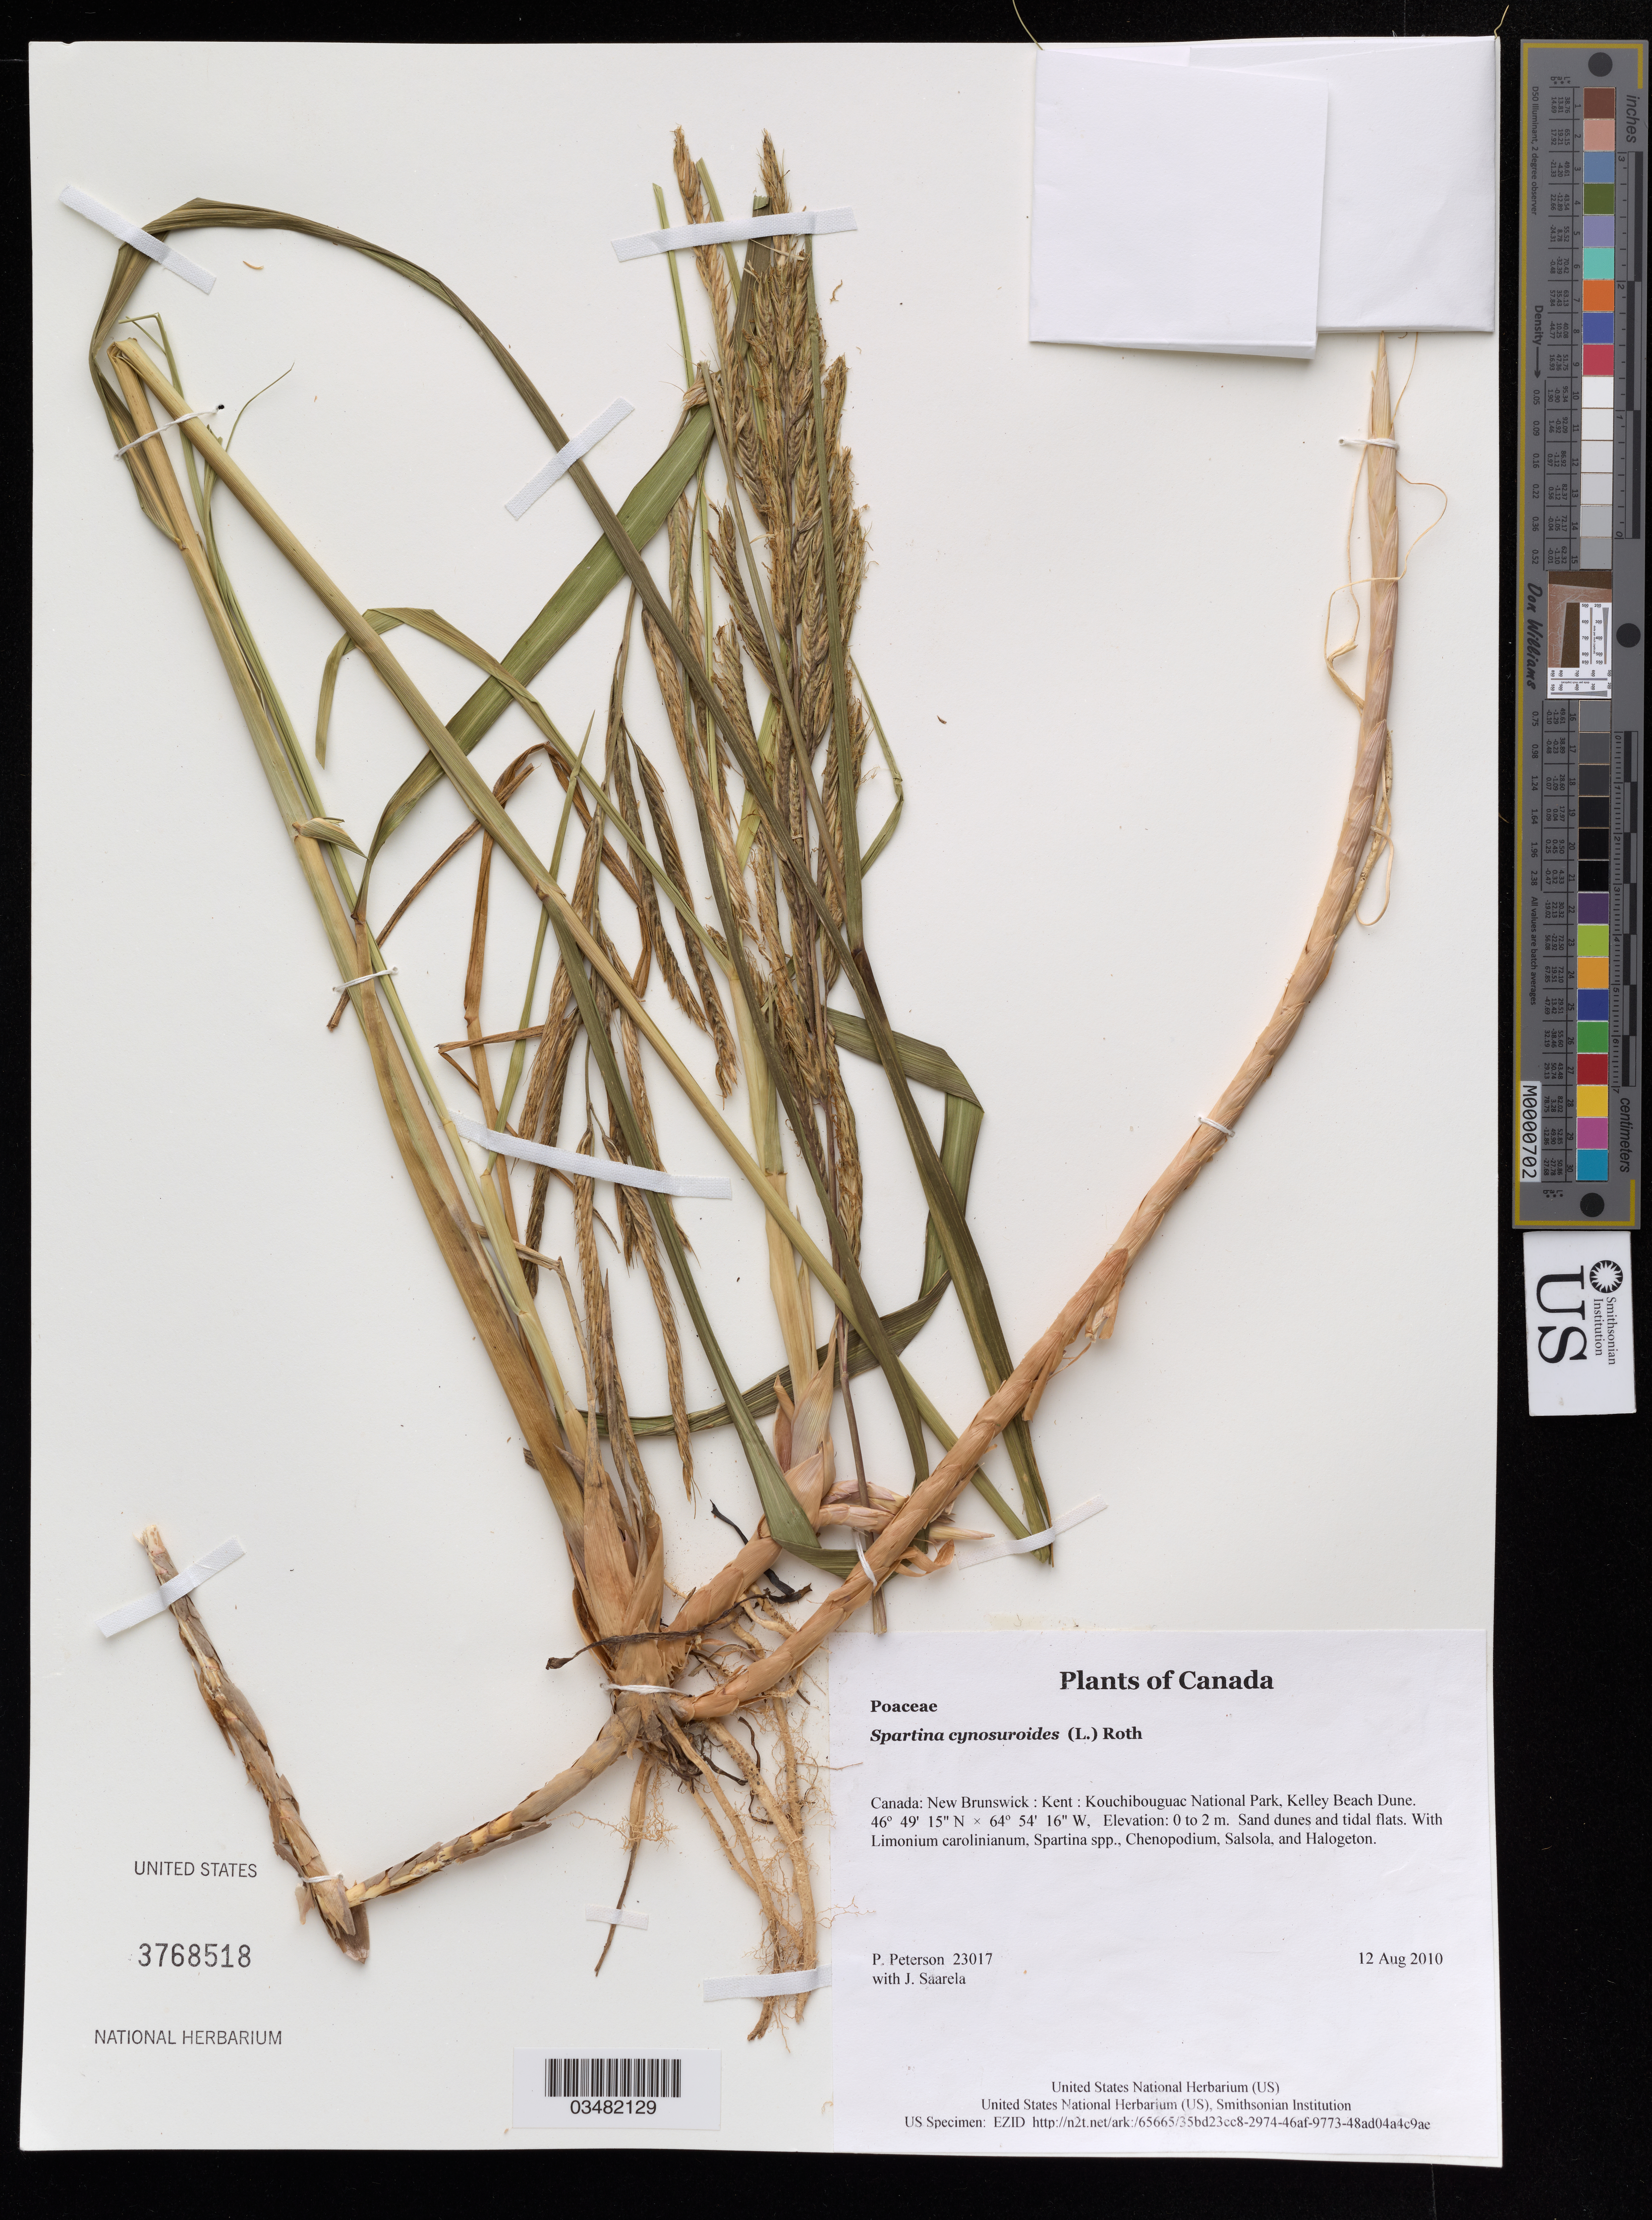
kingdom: Plantae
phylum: Tracheophyta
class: Liliopsida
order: Poales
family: Poaceae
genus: Spartina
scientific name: Spartina cynosuroides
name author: (L.) Roth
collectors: P. M. Peterson & J. Saarela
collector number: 23017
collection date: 2010-08-12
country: Canada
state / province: New Brunswick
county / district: Kent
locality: Kouchibouguac National Park, Kelley Beach Dune.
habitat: Sand dunes and tidal flats.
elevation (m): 0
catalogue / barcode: US 3768518